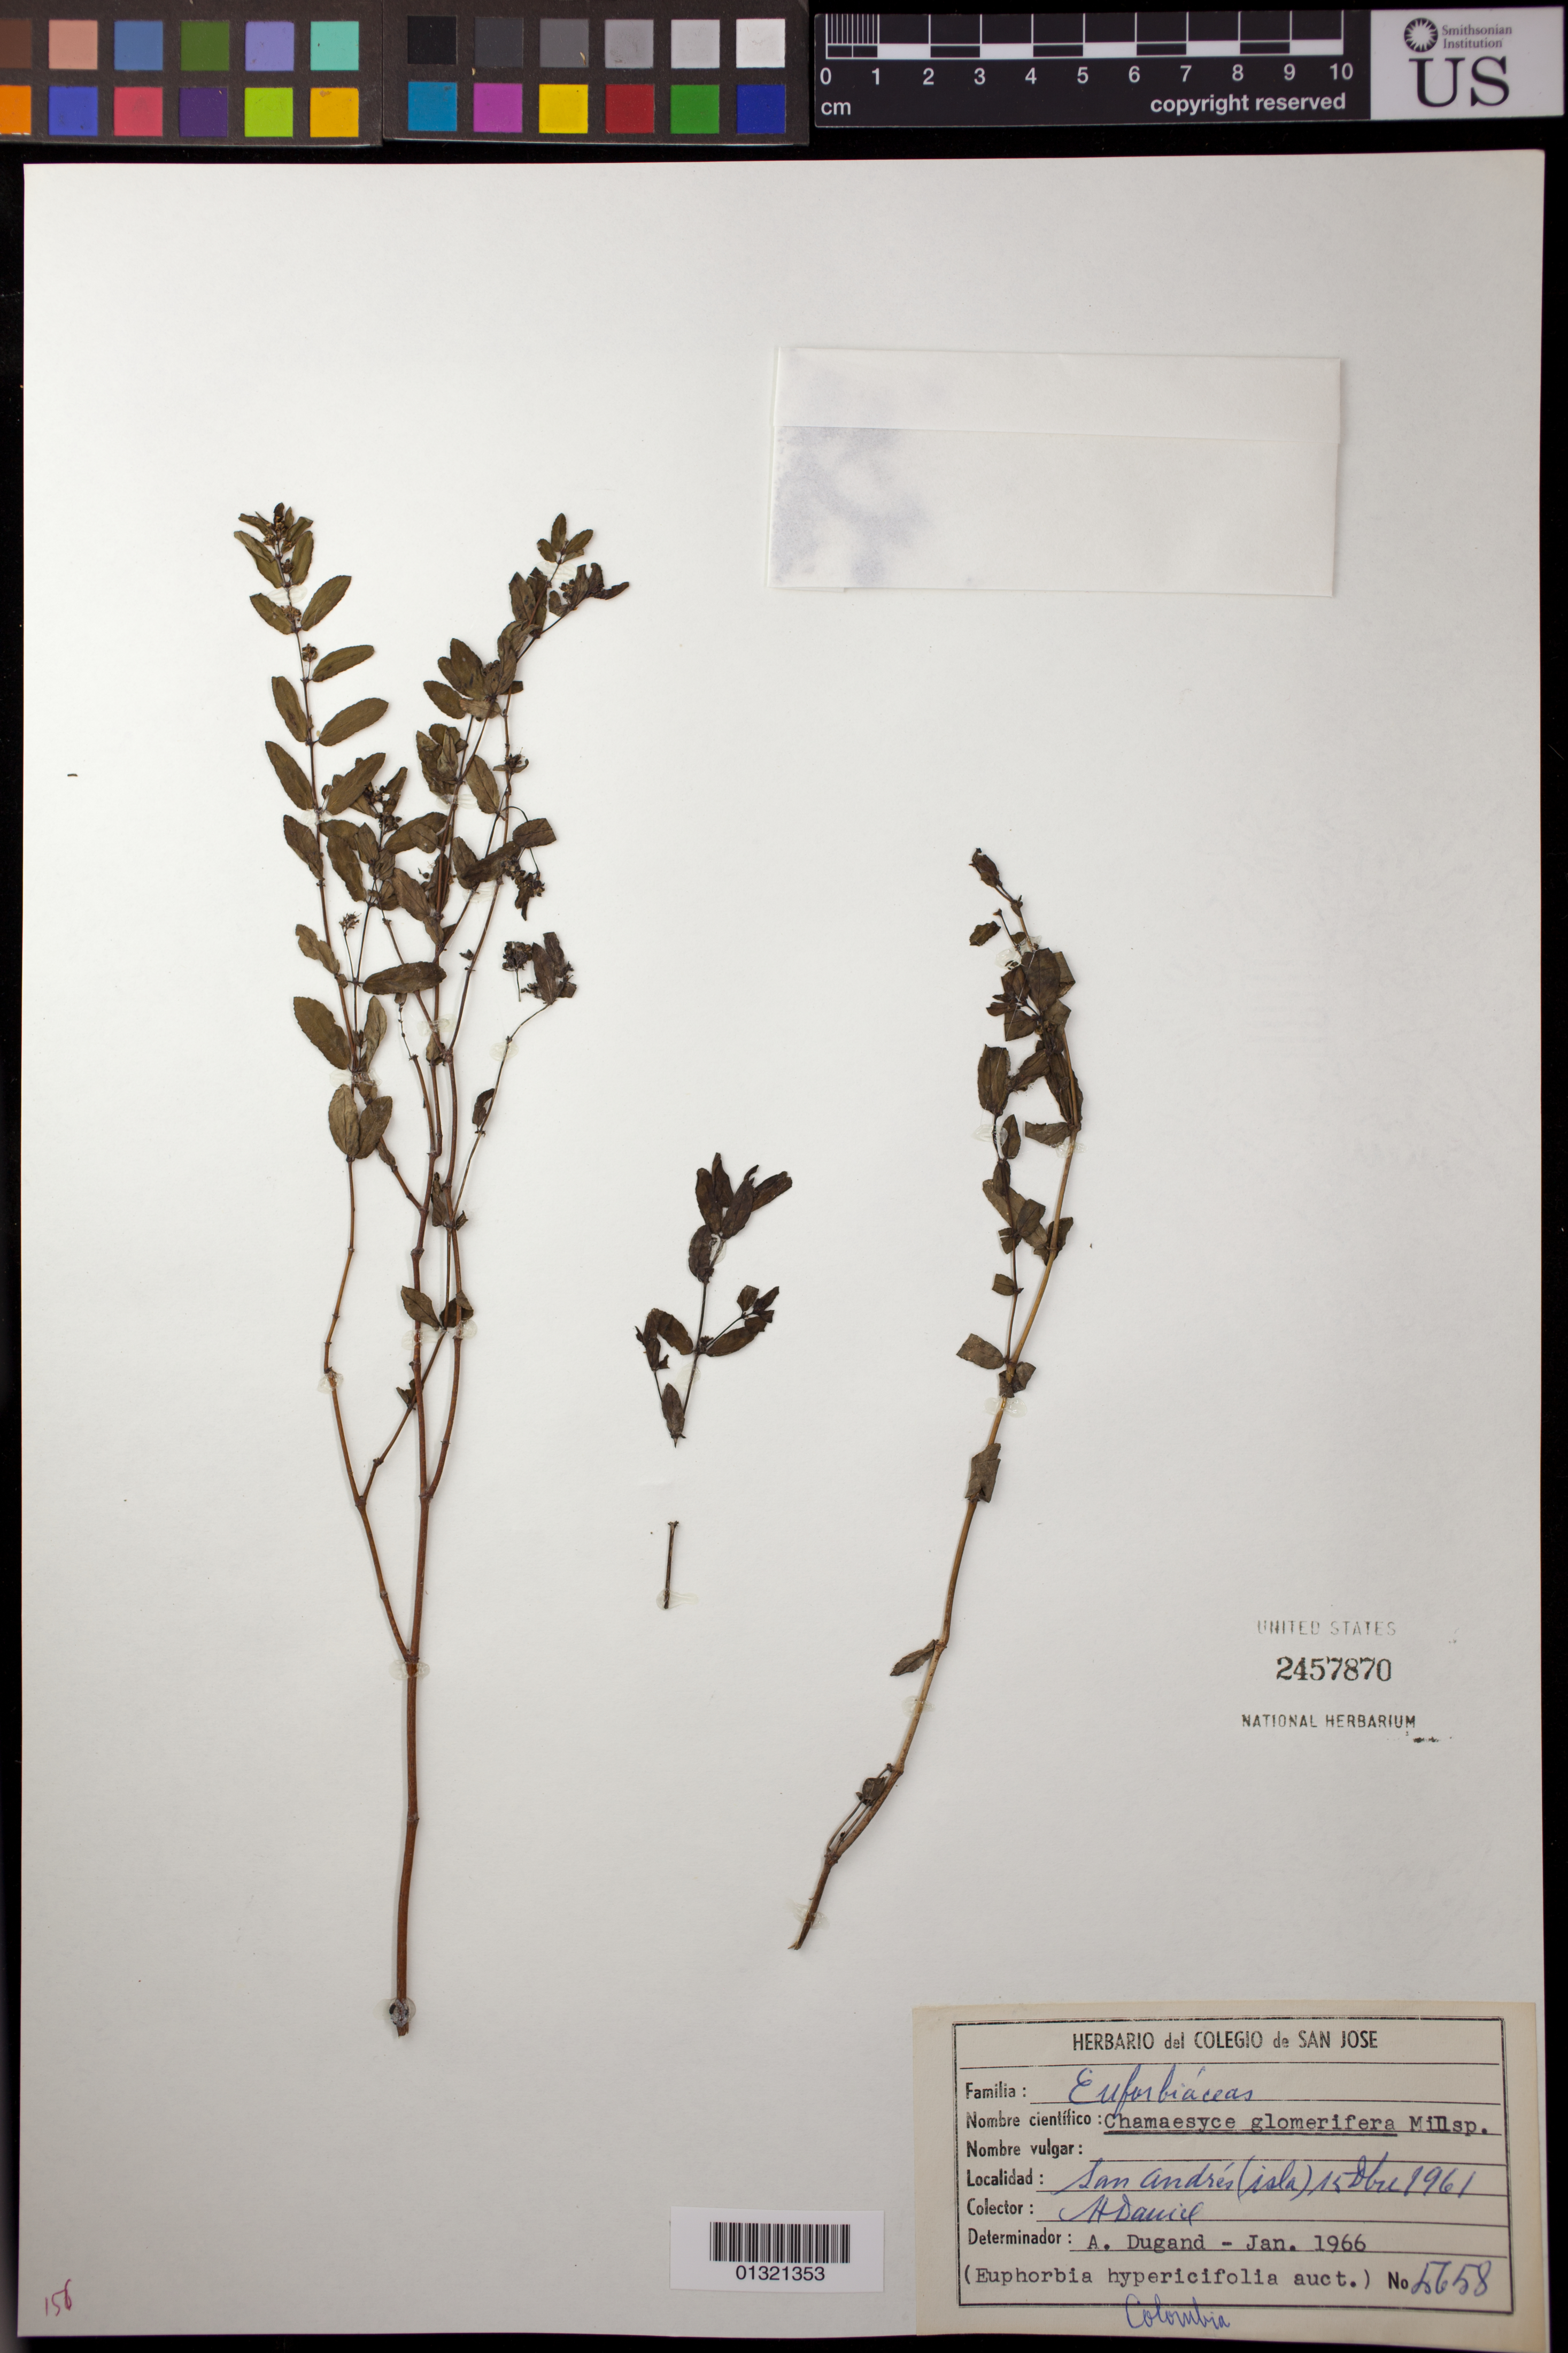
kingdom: Plantae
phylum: Tracheophyta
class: Magnoliopsida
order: Malpighiales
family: Euphorbiaceae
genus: Euphorbia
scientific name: Euphorbia hypericifolia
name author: L.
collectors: H. Daniel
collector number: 5658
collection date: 1961-12-15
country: Colombia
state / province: San Andres y Providencia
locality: San Andrés (isla)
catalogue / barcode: US 2457870